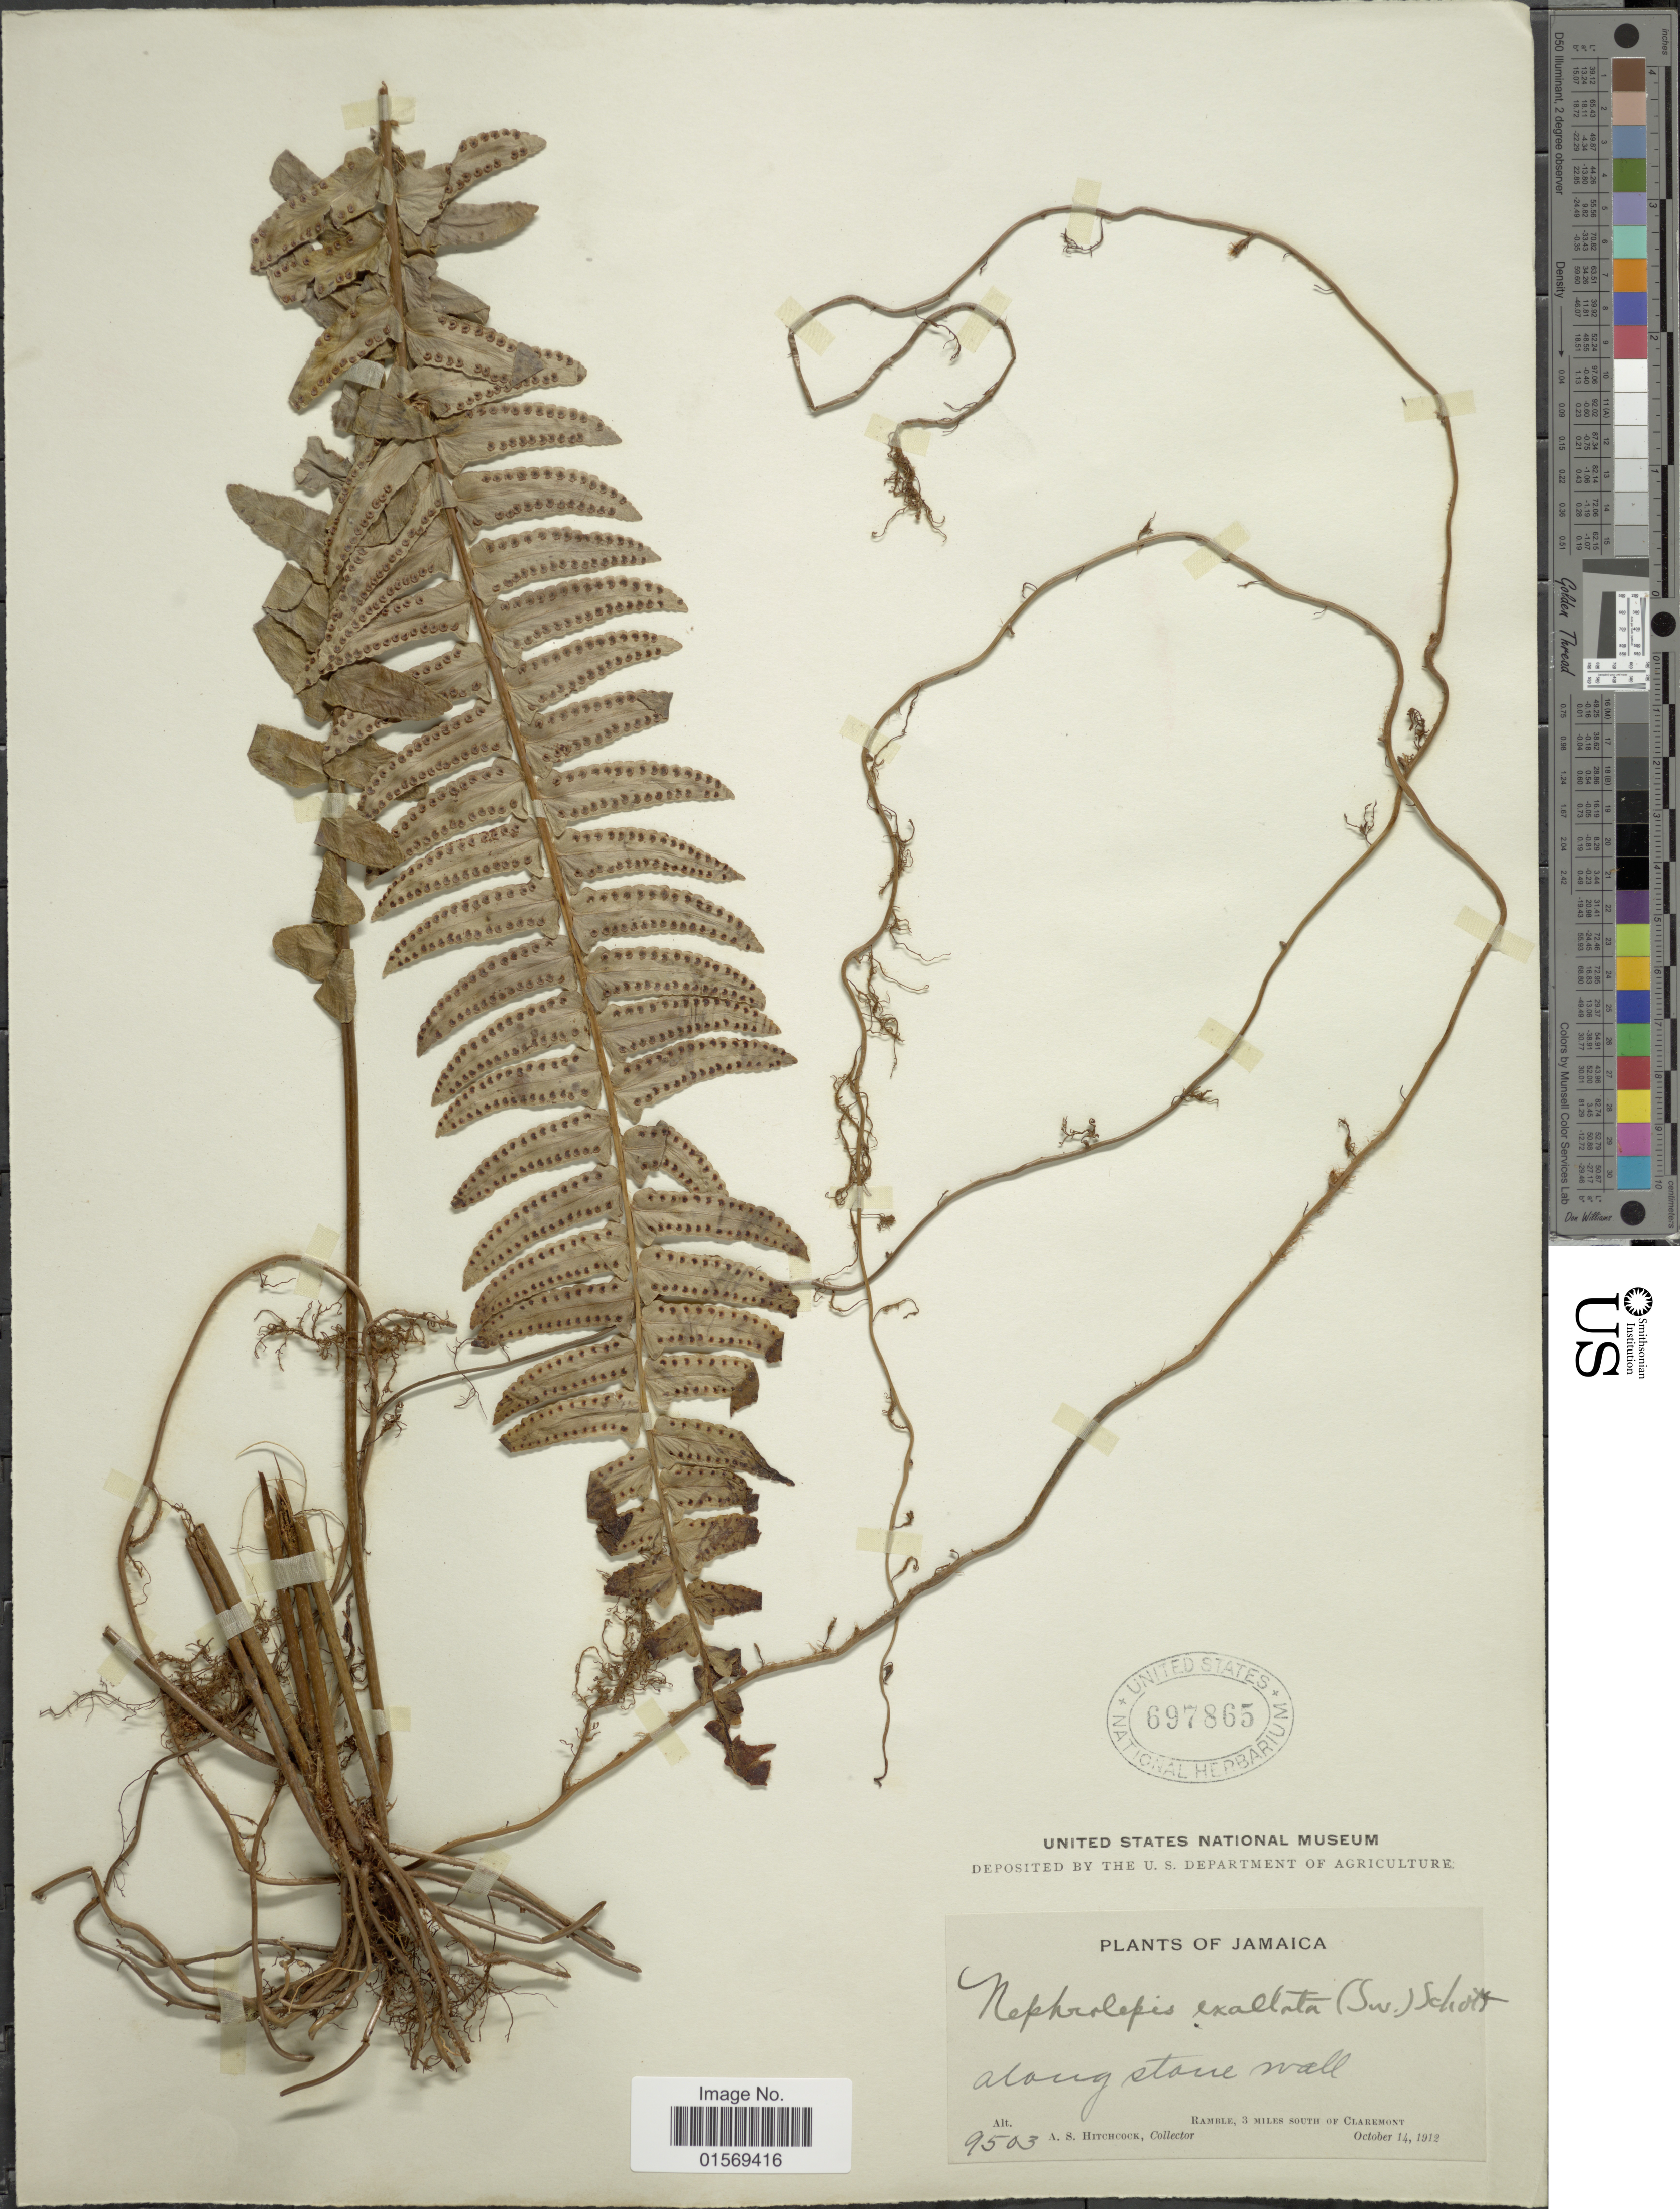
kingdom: Plantae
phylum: Tracheophyta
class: Polypodiopsida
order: Polypodiales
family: Nephrolepidaceae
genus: Nephrolepis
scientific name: Nephrolepis exaltata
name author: (L.) Schott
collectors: A. S. Hitchcock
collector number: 9503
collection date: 1912-10-14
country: Jamaica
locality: Jamaica, Ramble, 3 miles South of Claremont.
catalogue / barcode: US 697865